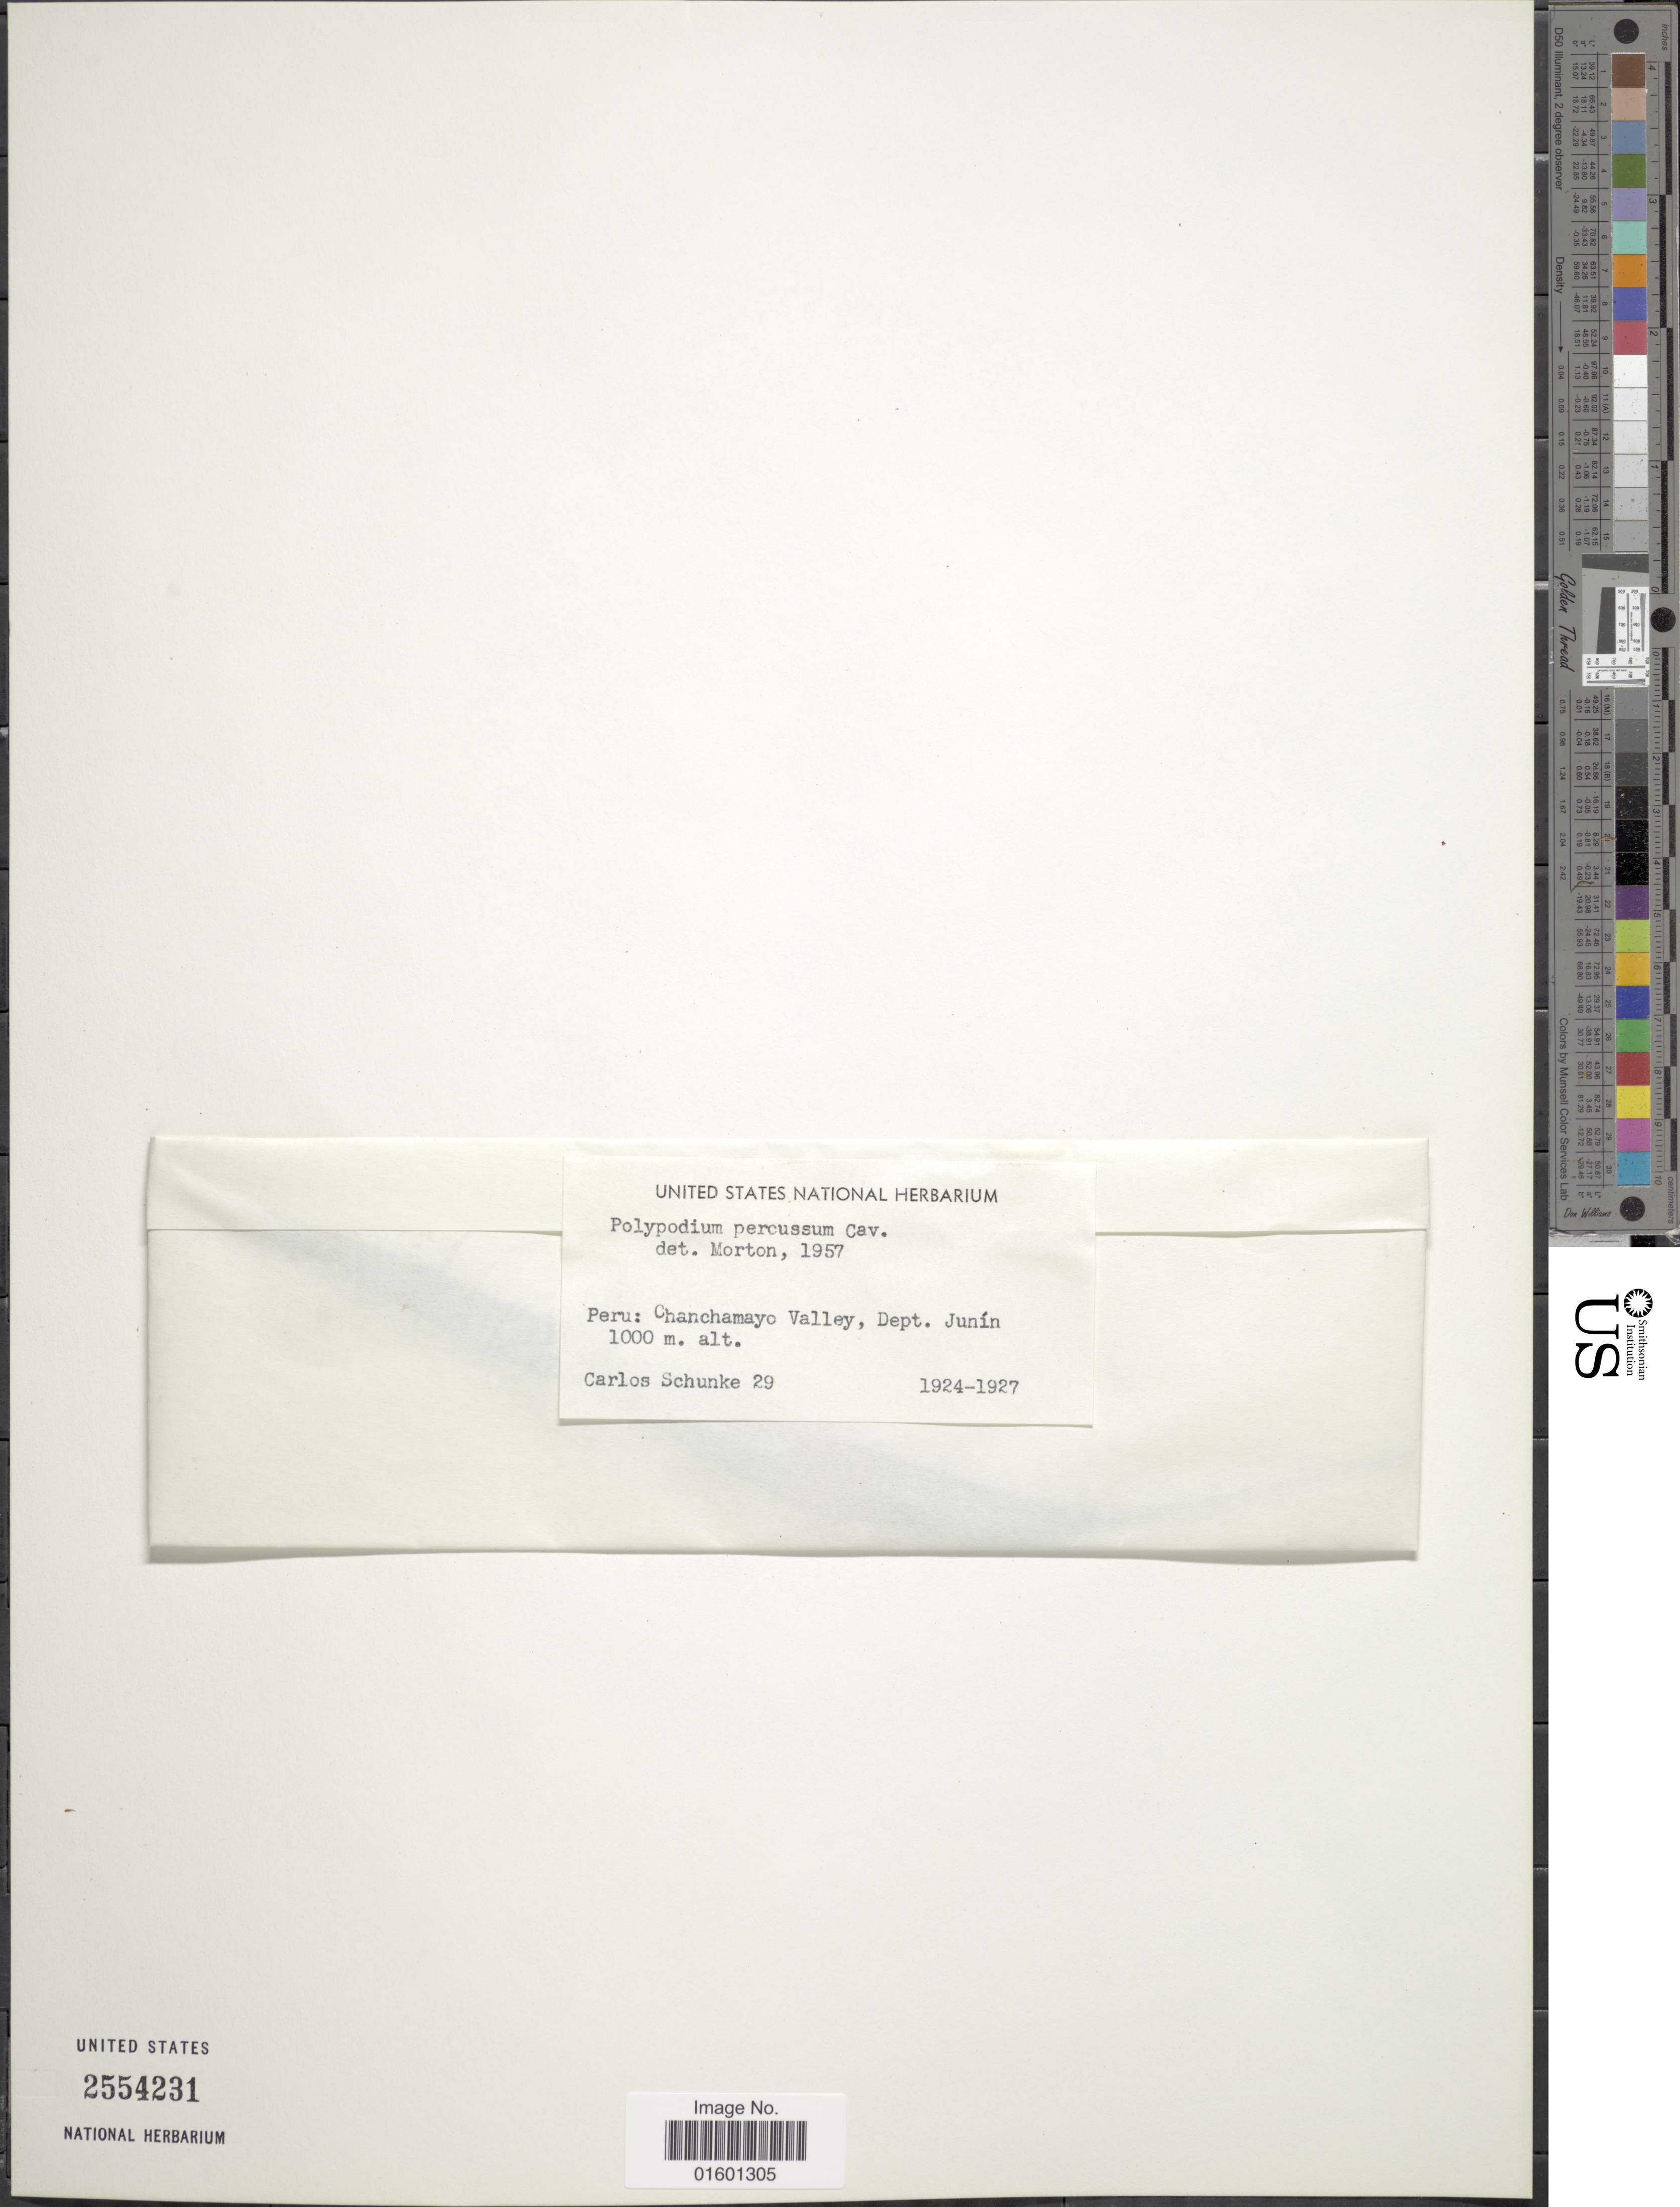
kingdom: Plantae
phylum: Tracheophyta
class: Polypodiopsida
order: Polypodiales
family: Polypodiaceae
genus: Microgramma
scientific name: Microgramma percussa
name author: (Cav.) de la Sota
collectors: C. Schunke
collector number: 29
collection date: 1924/1927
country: Peru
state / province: Junín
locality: Chanchamayo Valley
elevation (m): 1000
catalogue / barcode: US 2554231